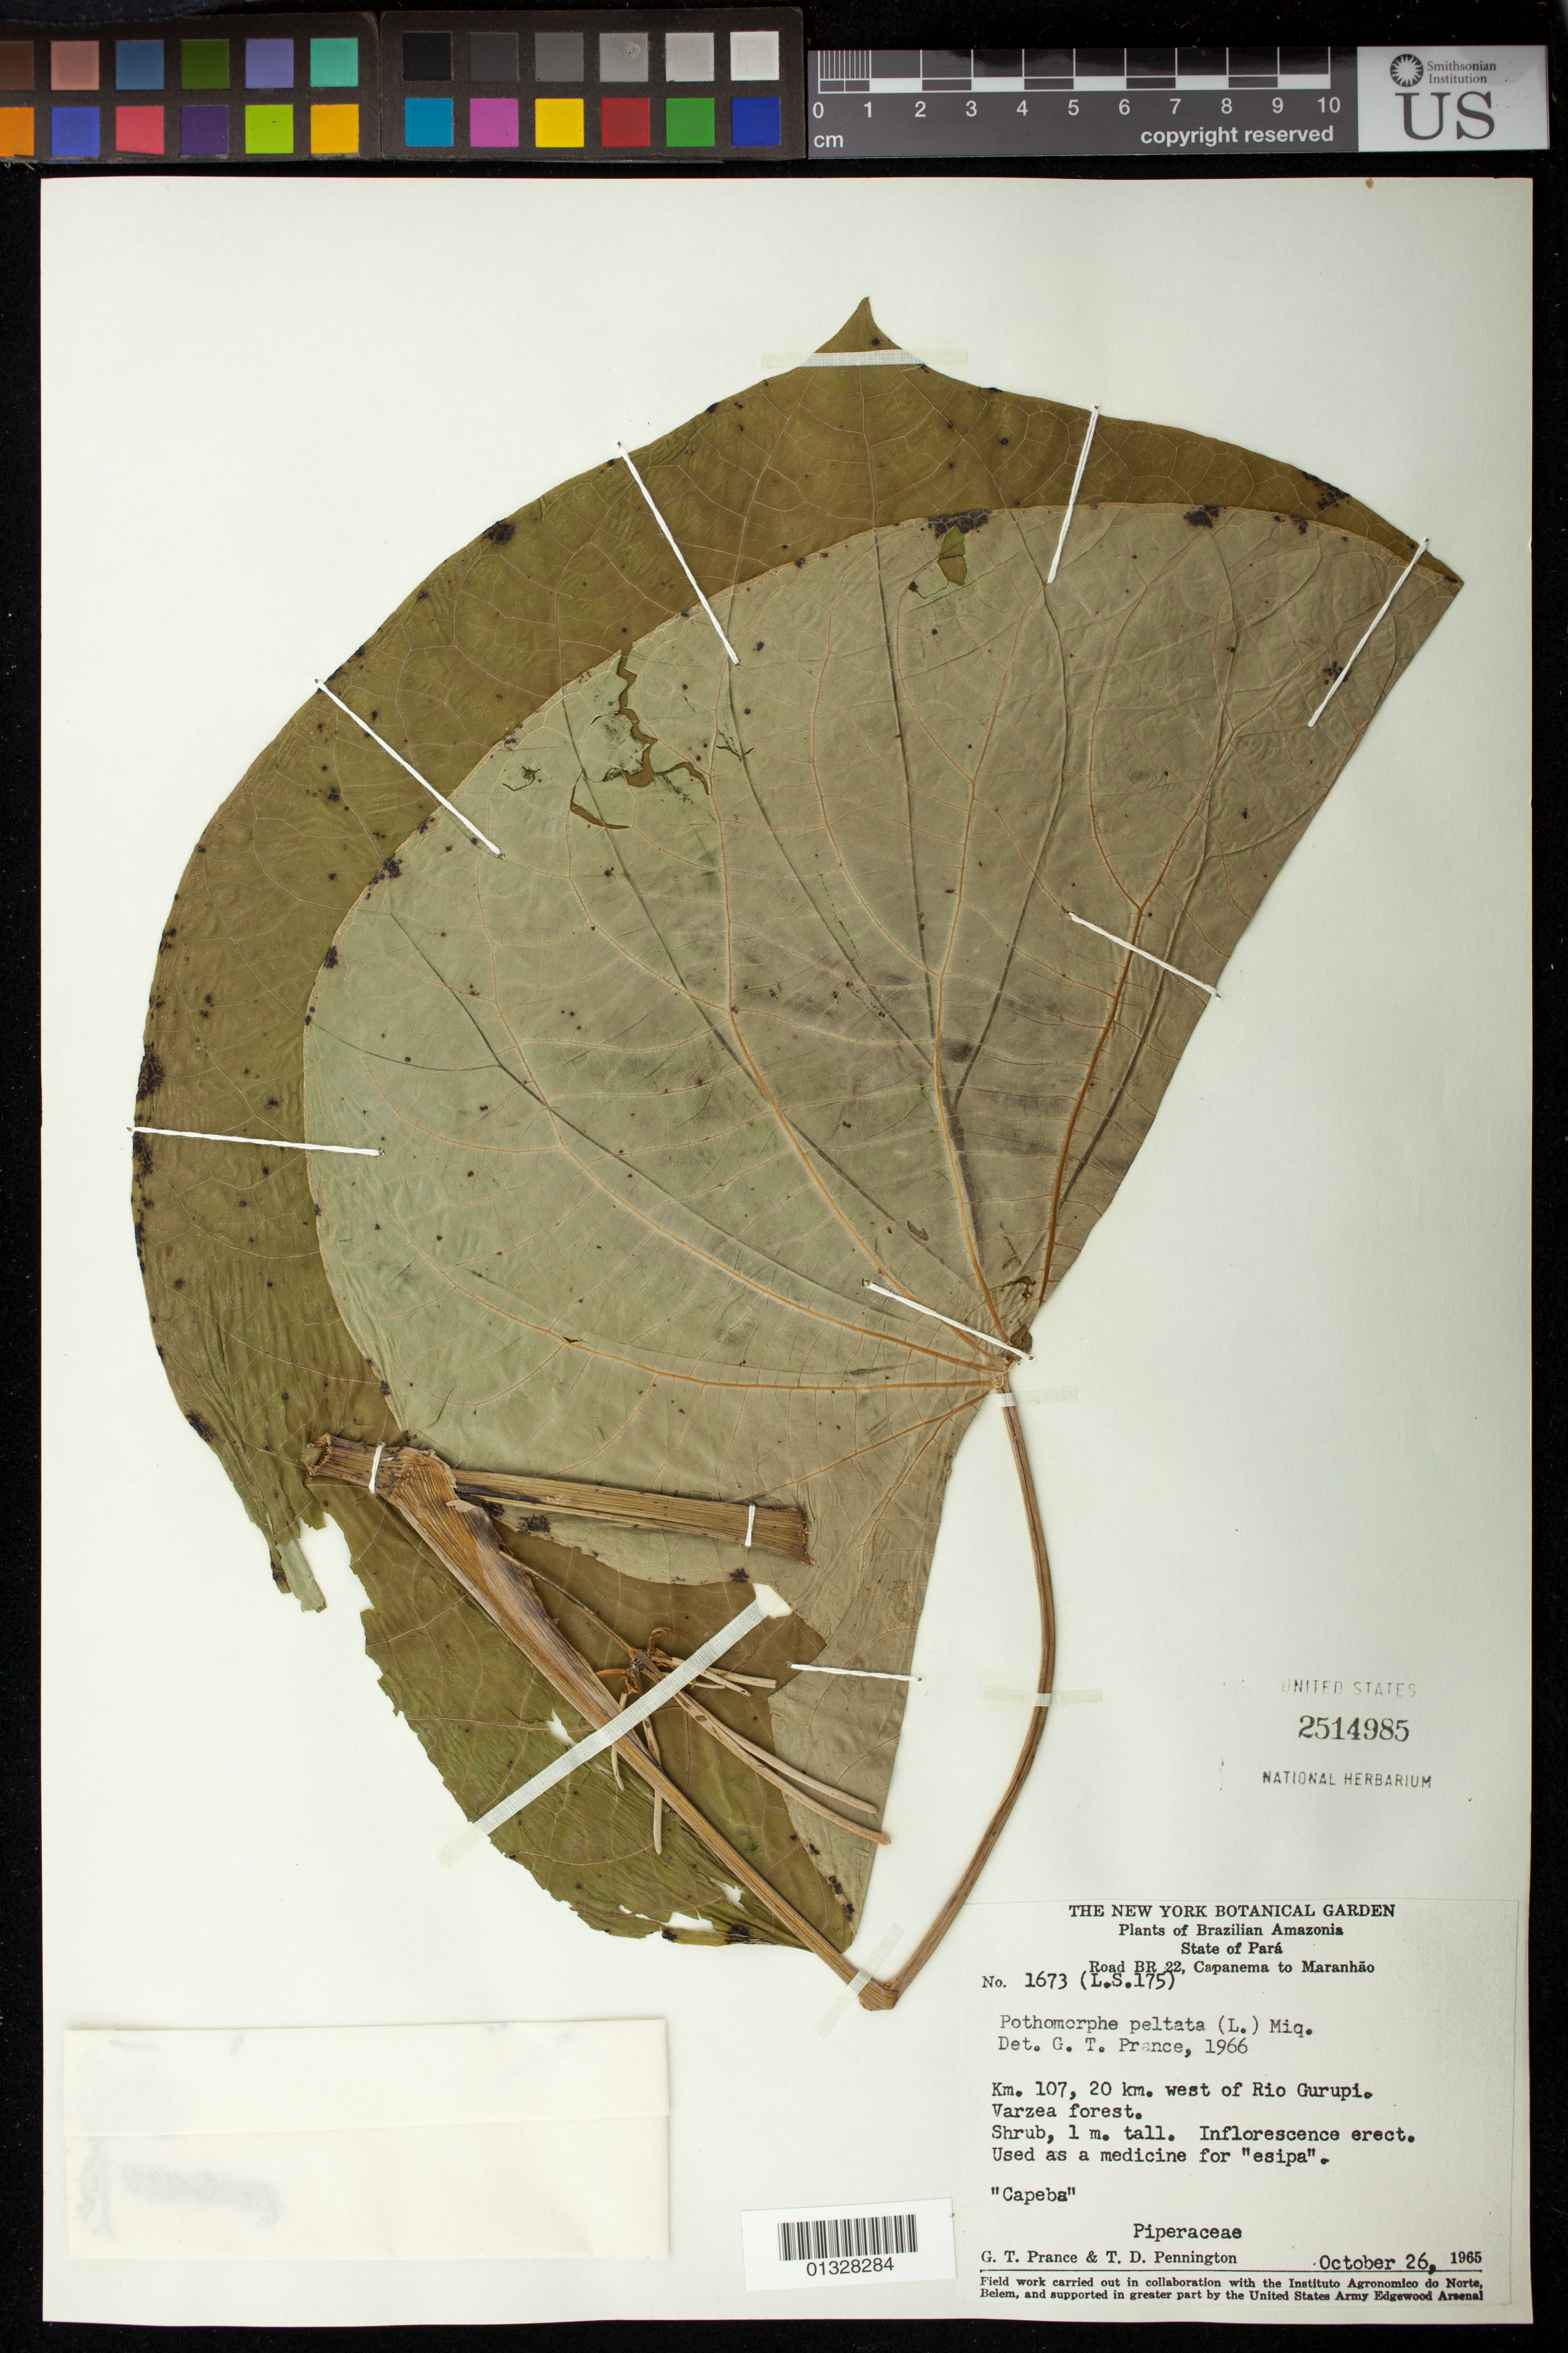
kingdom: Plantae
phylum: Tracheophyta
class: Magnoliopsida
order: Piperales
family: Piperaceae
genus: Piper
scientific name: Piper peltatum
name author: L.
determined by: Strong, M. T., (US), Smithsonian Institution - National Museum of Natural History (UNITED STATES)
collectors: G. T. Prance & T. D. Pennington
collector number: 1673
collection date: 1965-10-26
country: Brazil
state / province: Pará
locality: Km 107, 20 Km west of Rio Gurupi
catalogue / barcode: US 2514985